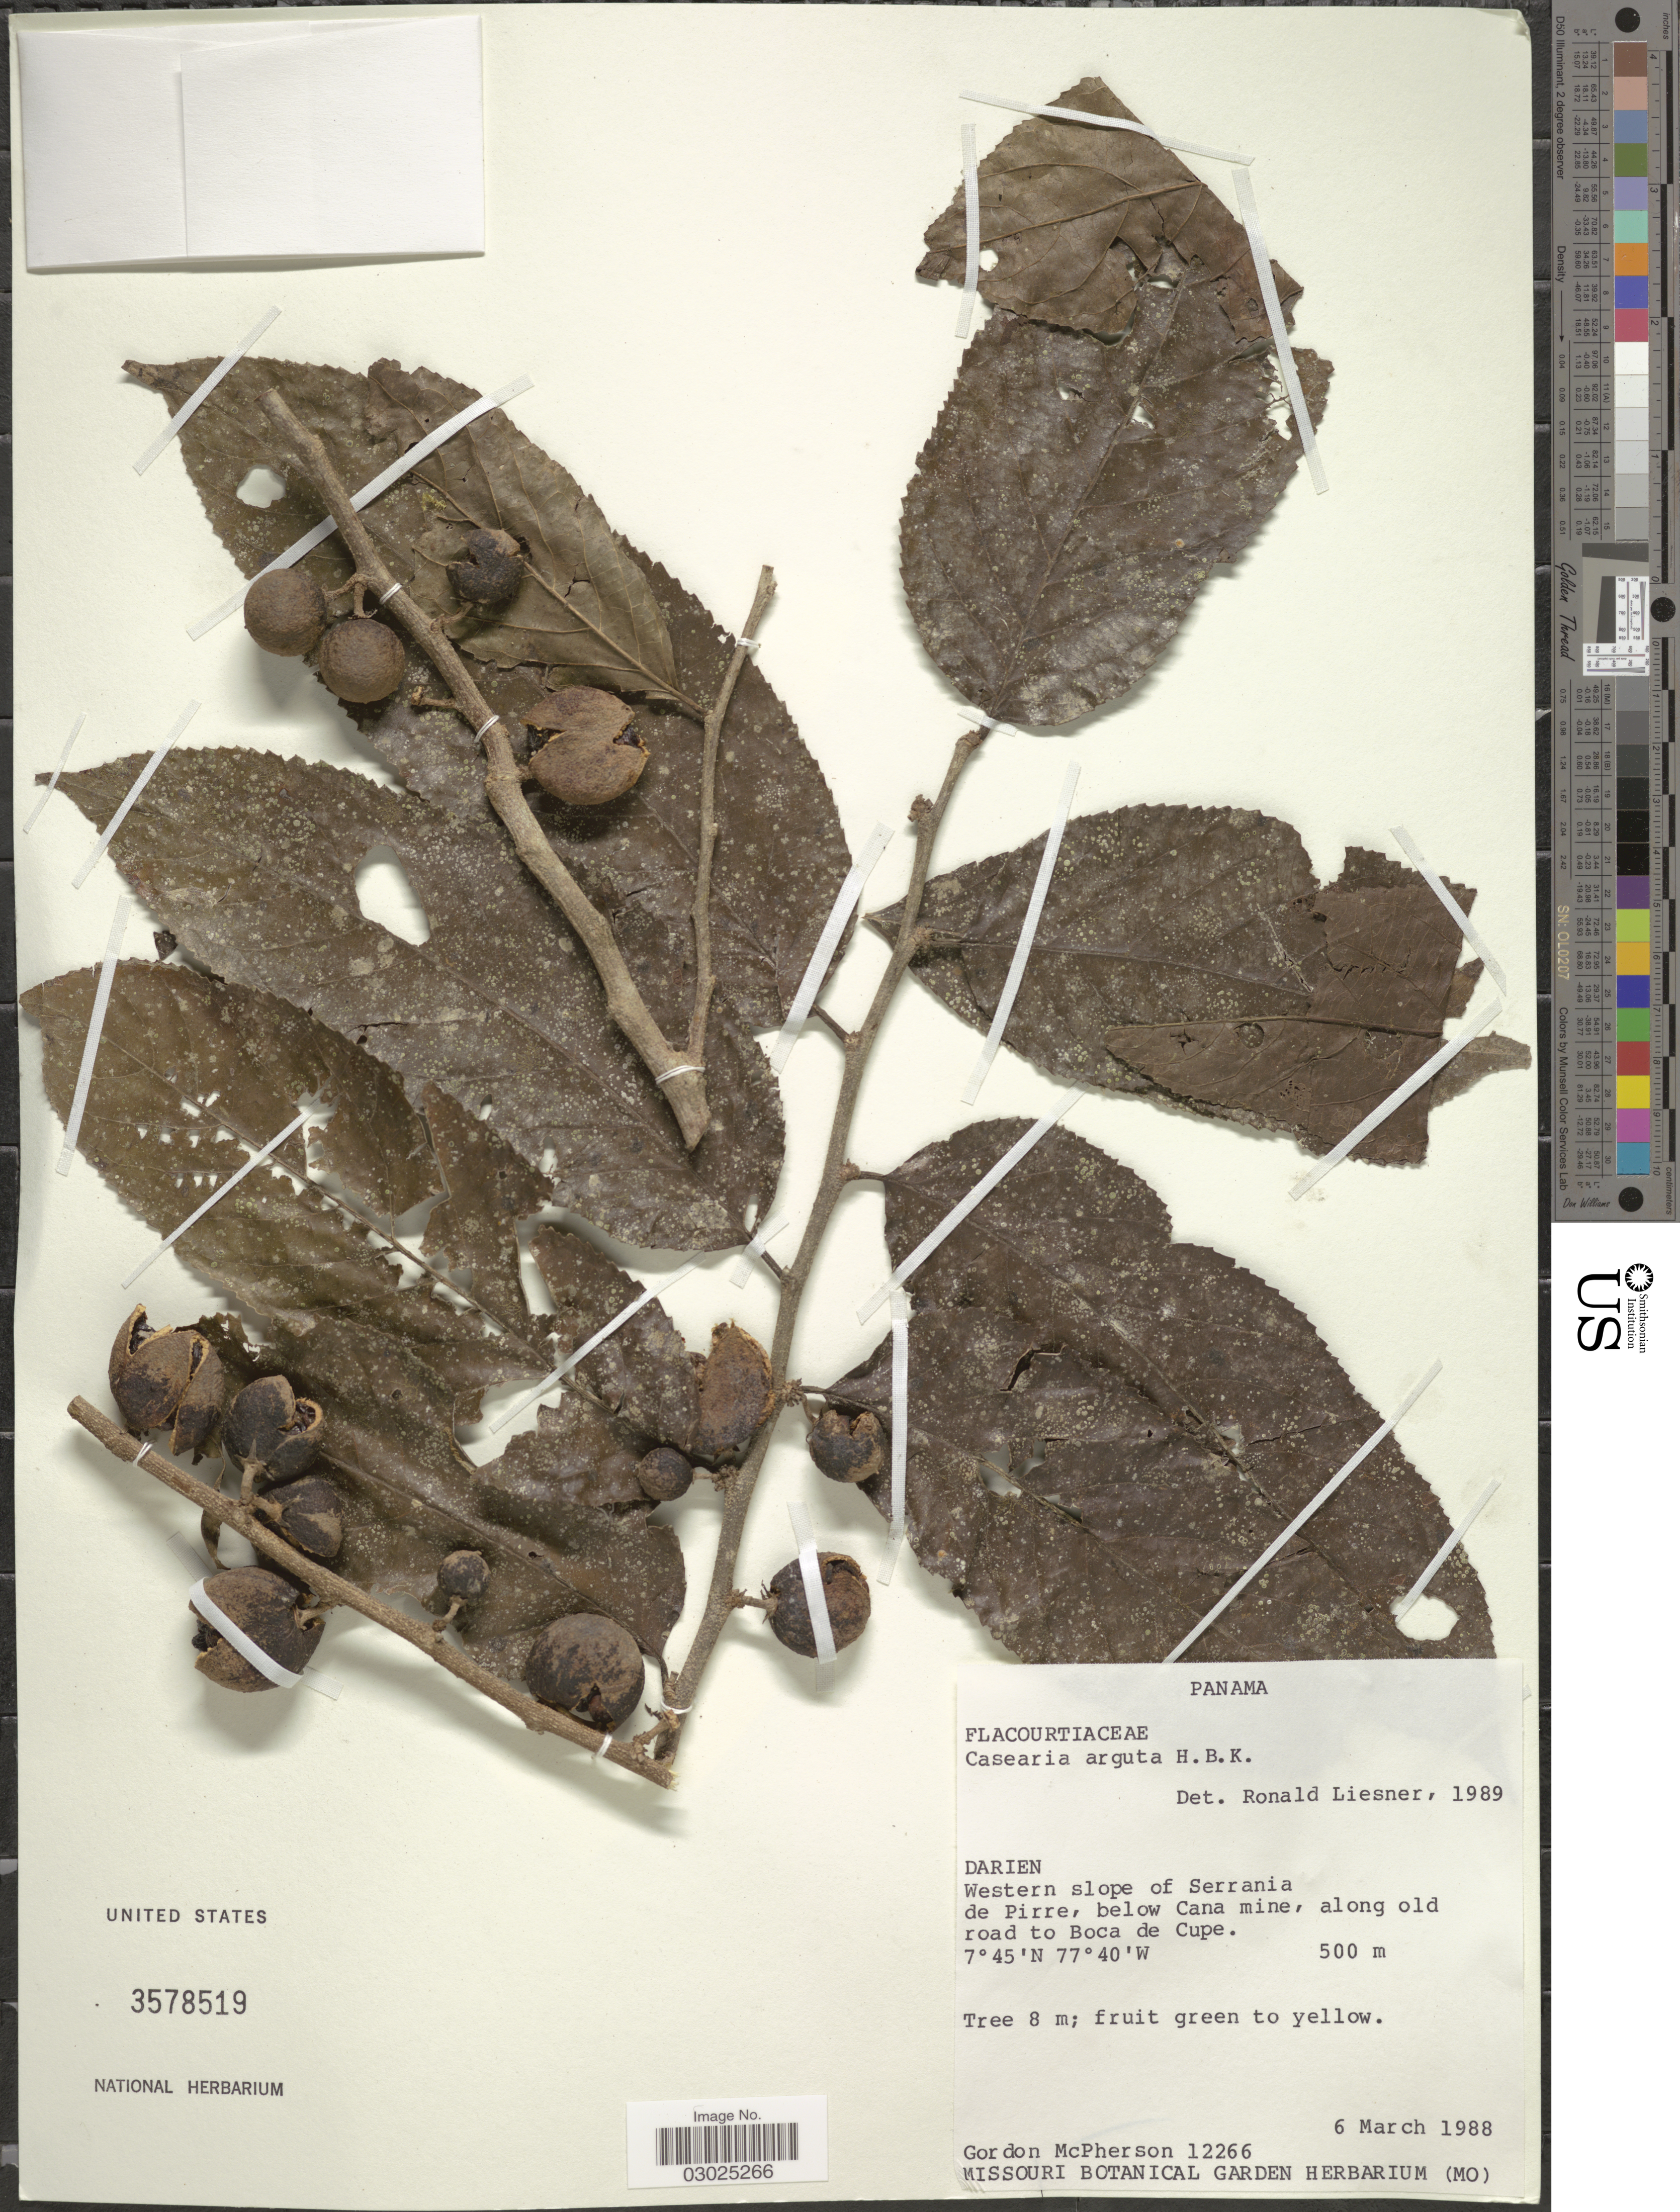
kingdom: Plantae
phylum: Tracheophyta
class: Magnoliopsida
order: Malpighiales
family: Salicaceae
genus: Casearia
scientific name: Casearia arguta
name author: Kunth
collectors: G. D. McPherson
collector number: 12266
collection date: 1988-03-06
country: Panama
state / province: Darién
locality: Western slope of Serrania de Pirre, below Cana mine, along old road to Boca de Cupe.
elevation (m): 500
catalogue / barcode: US 3578519